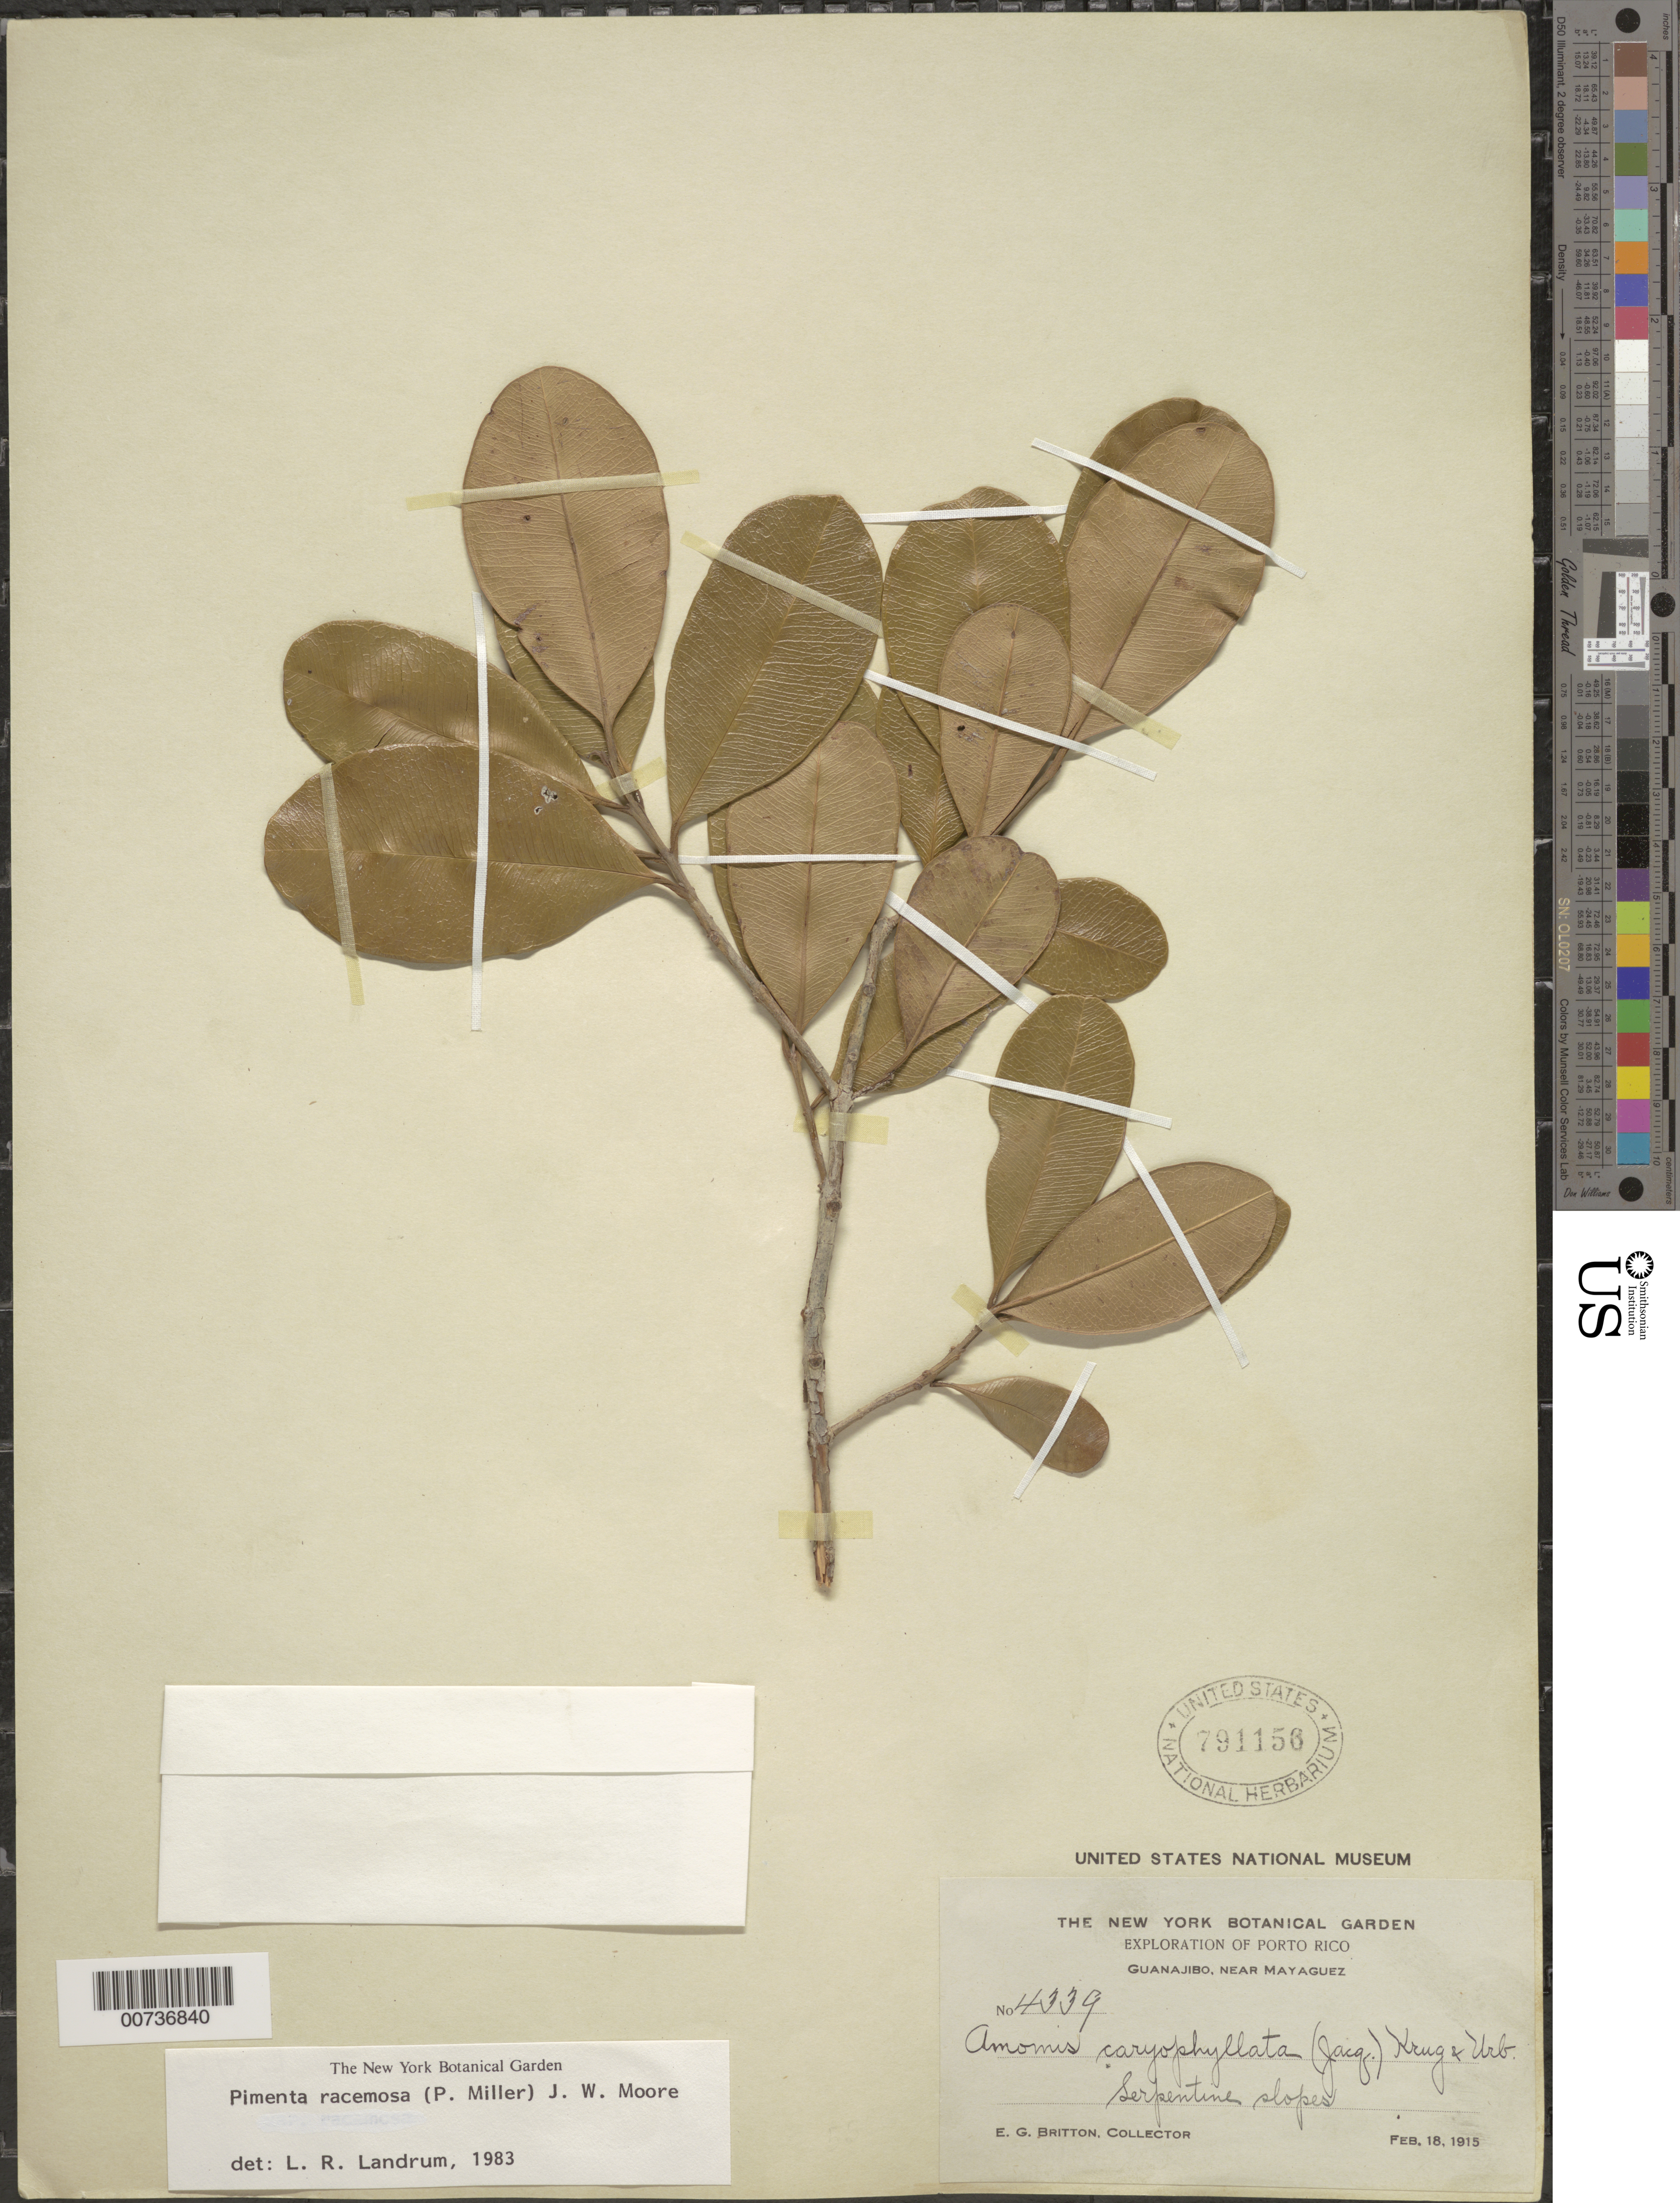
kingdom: Plantae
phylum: Tracheophyta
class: Magnoliopsida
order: Myrtales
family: Myrtaceae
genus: Pimenta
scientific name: Pimenta racemosa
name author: (Mill.) J.W. Moore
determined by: Landrum, L. R.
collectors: N. Britton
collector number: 4339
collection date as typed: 18 Feb 1915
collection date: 1915-02-18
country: Puerto Rico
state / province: Mayagüez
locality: Guanajibo, near Mayaguez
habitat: Serpentine slopes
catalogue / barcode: US 791156